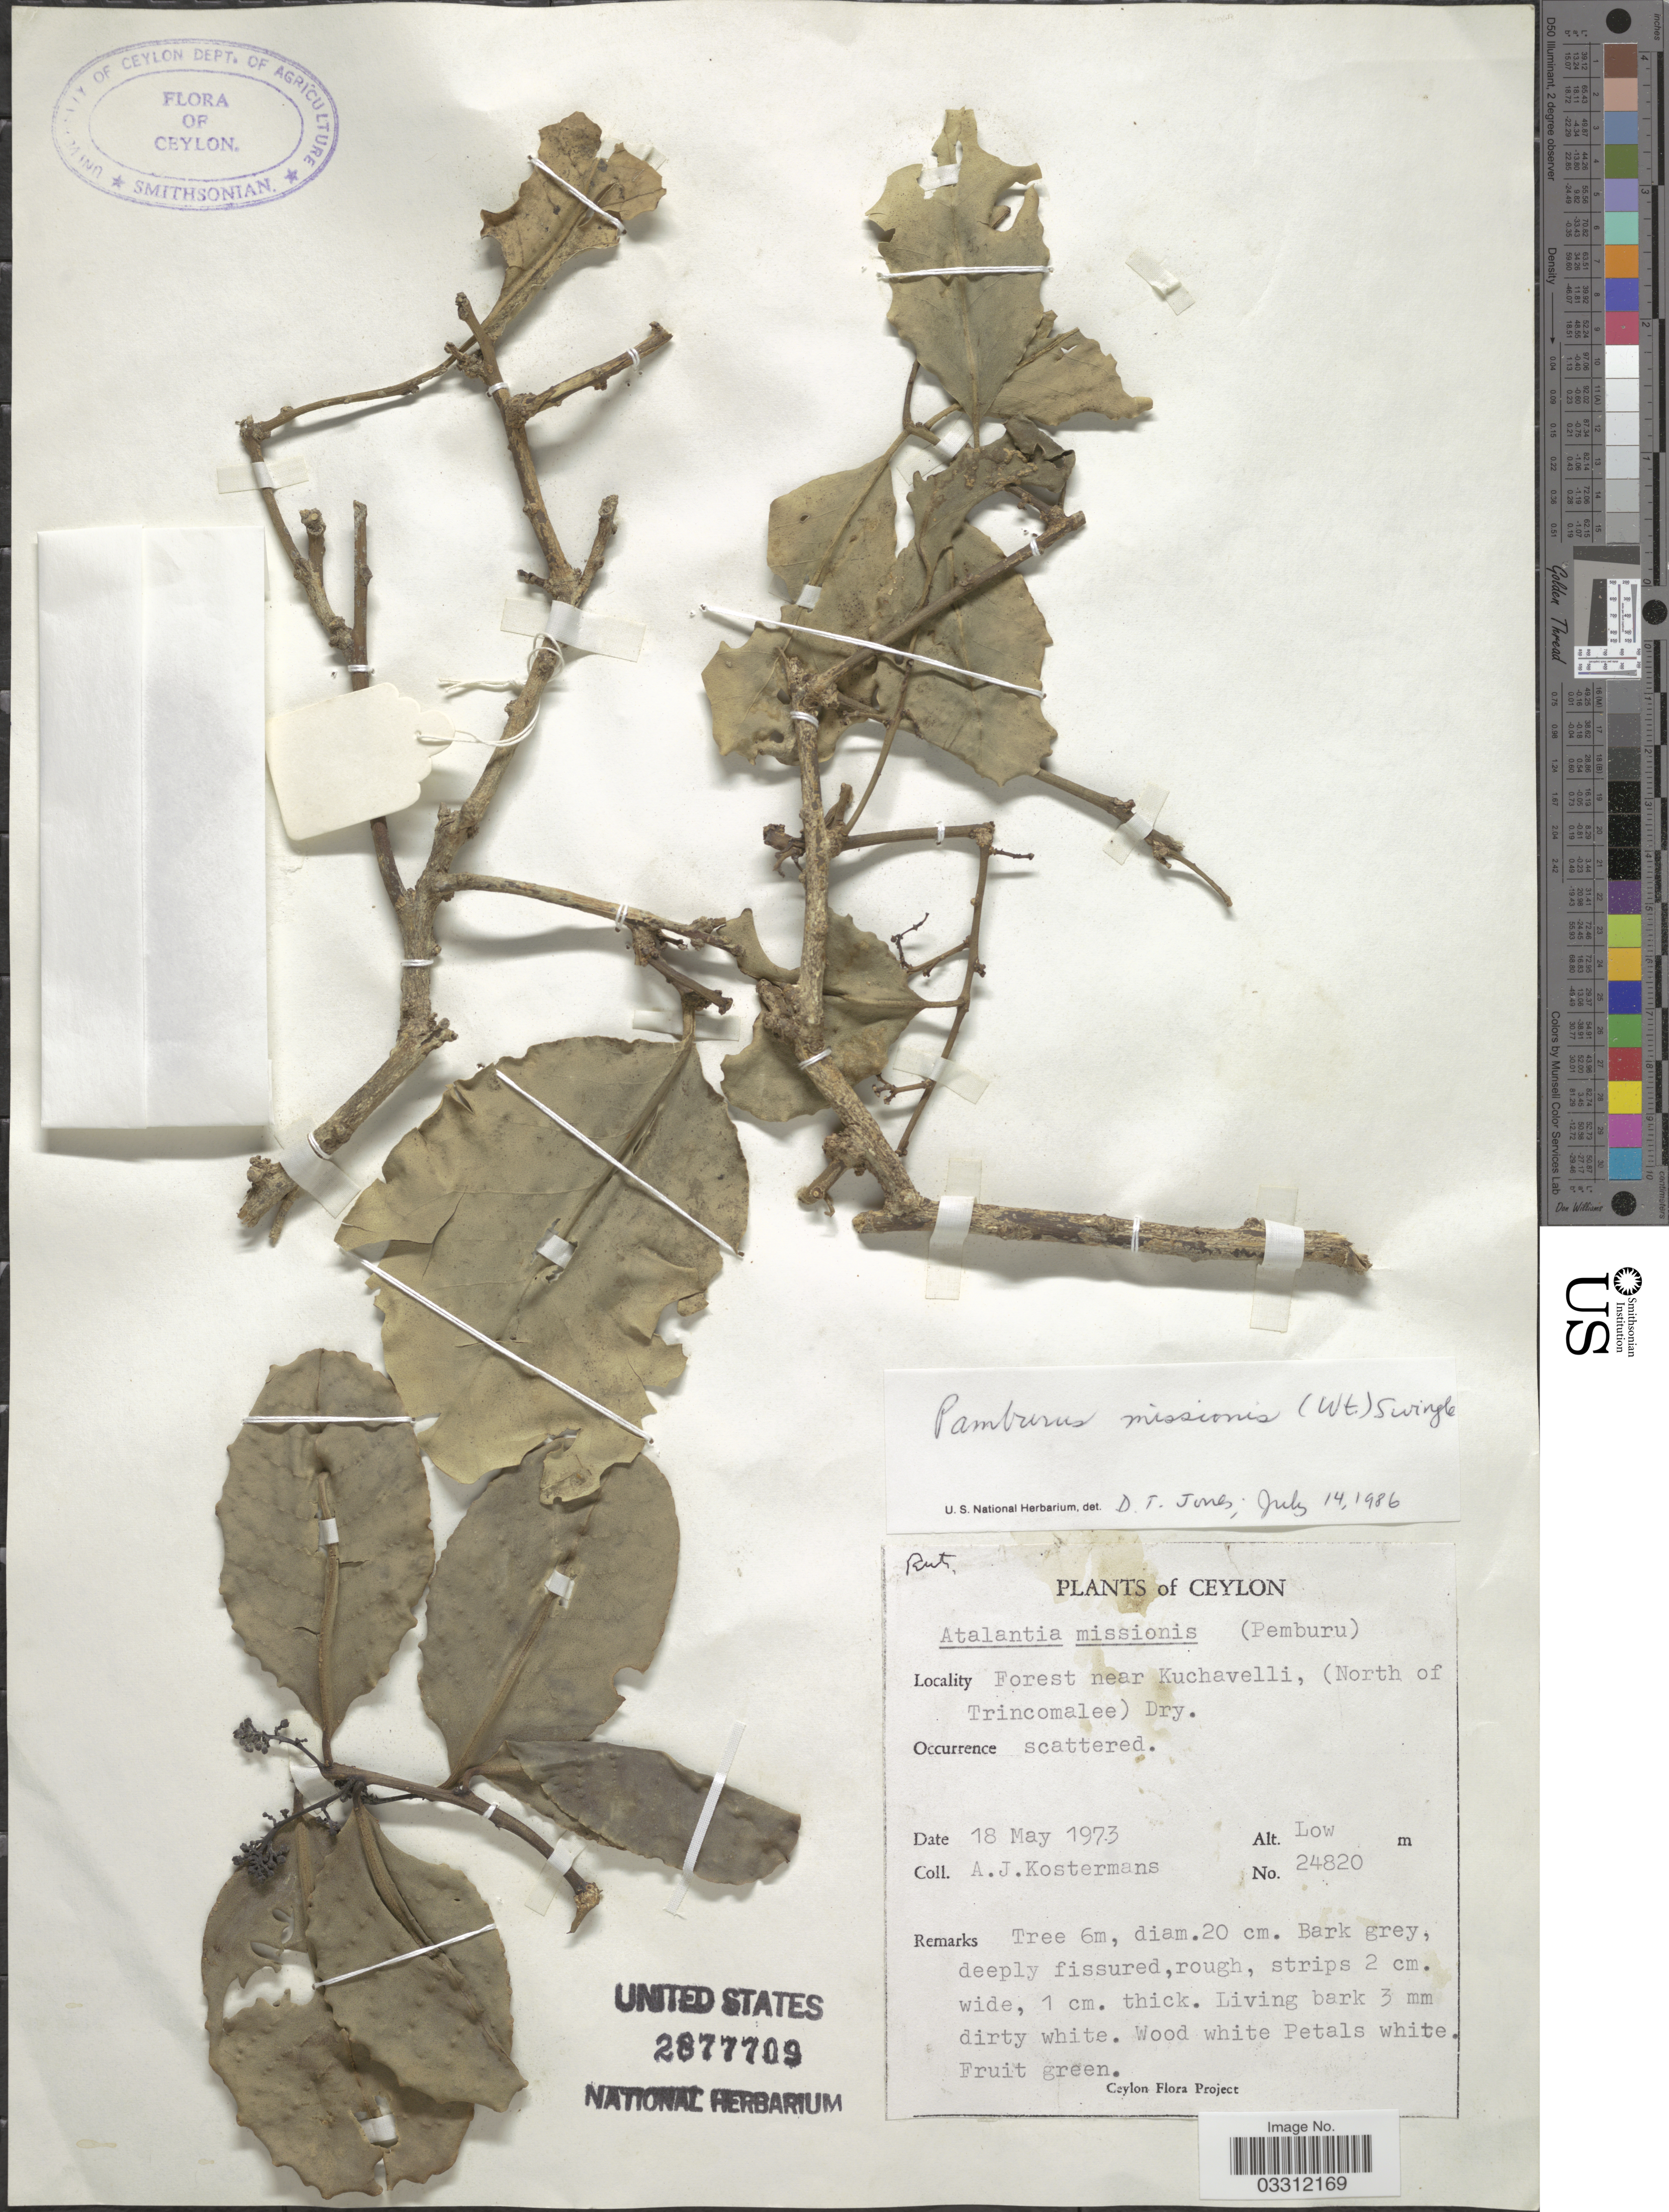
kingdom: Plantae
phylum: Tracheophyta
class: Magnoliopsida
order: Sapindales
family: Rutaceae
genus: Pamburus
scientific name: Pamburus missionis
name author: (Wight) Swingle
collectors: A. J. G. Kostermans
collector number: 24820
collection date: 1973-05-18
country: Sri Lanka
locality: Ceylon, Forest near Kuchavelli, (North of Trincomalee).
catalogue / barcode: US 2877709